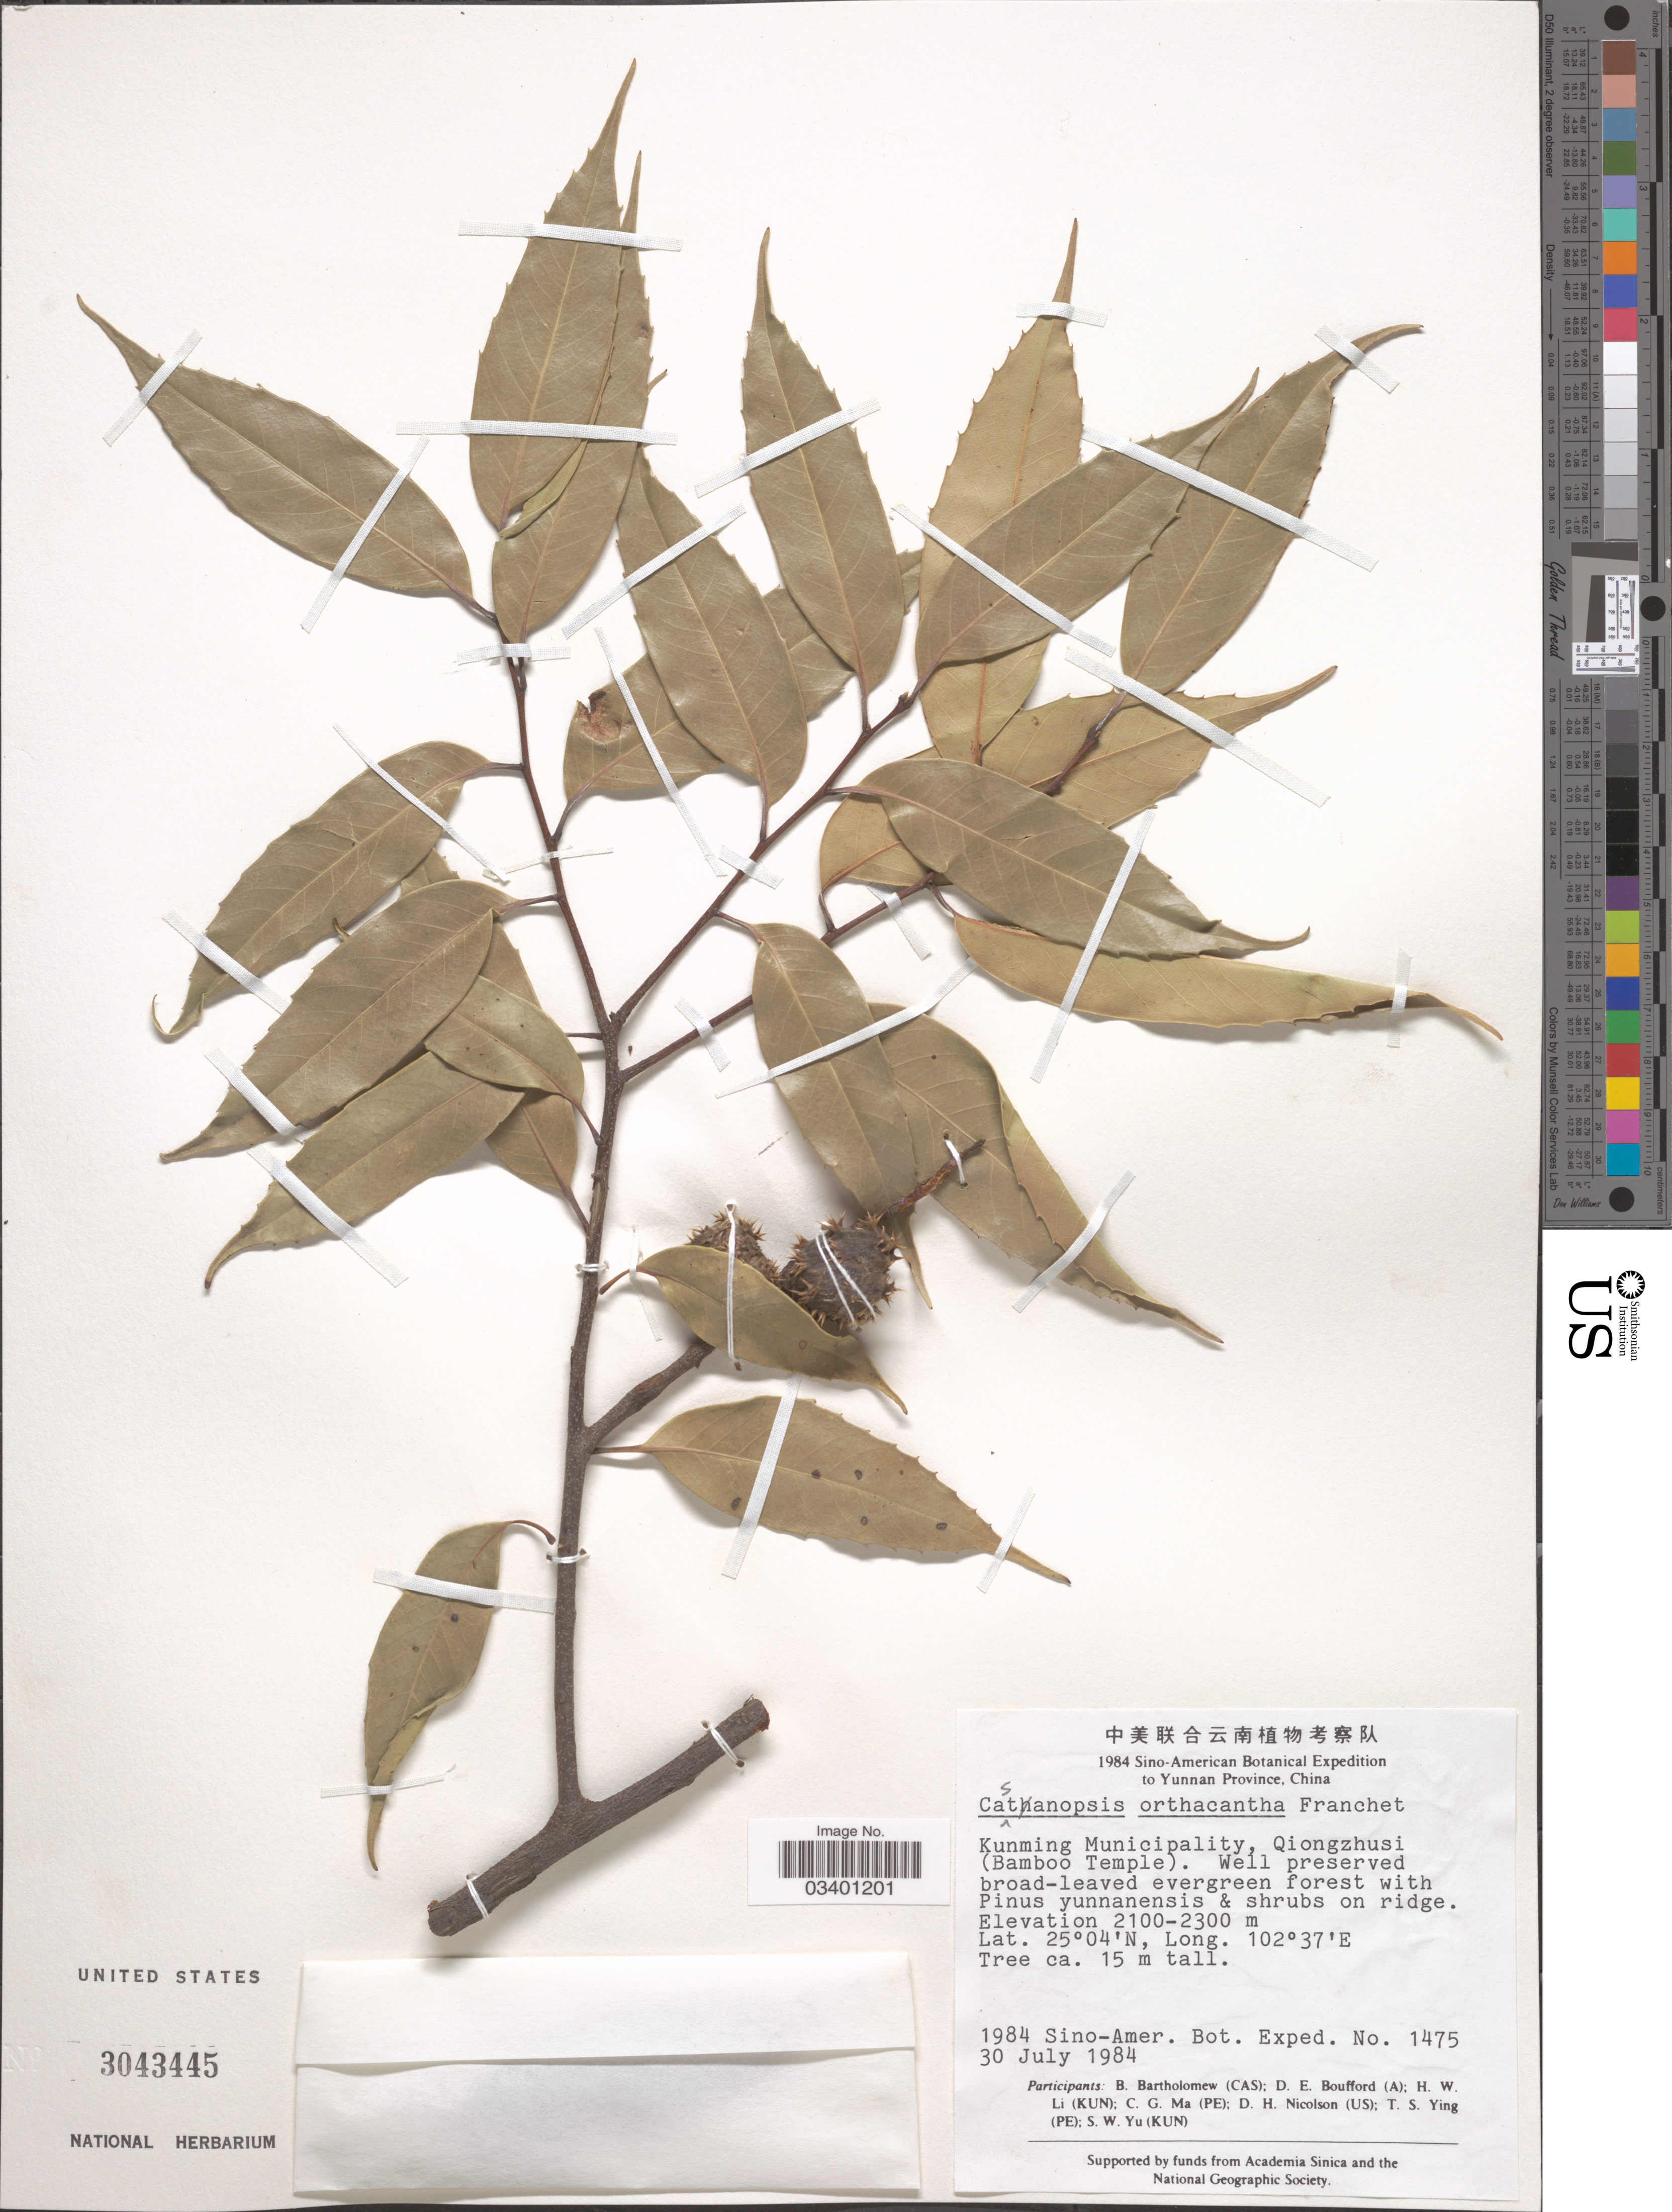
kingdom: Plantae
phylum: Tracheophyta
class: Magnoliopsida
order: Fagales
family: Fagaceae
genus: Castanopsis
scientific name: Castanopsis orthacantha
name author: Franch.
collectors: B. Bartholomew, D. E. Boufford, H. W. Li, C. Ma & et al.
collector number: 1475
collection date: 1984-07-30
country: China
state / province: Yunnan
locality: Kunming Municipality, Qiongzhusi (Bamboo Temple).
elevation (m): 2100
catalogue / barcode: US 3043445